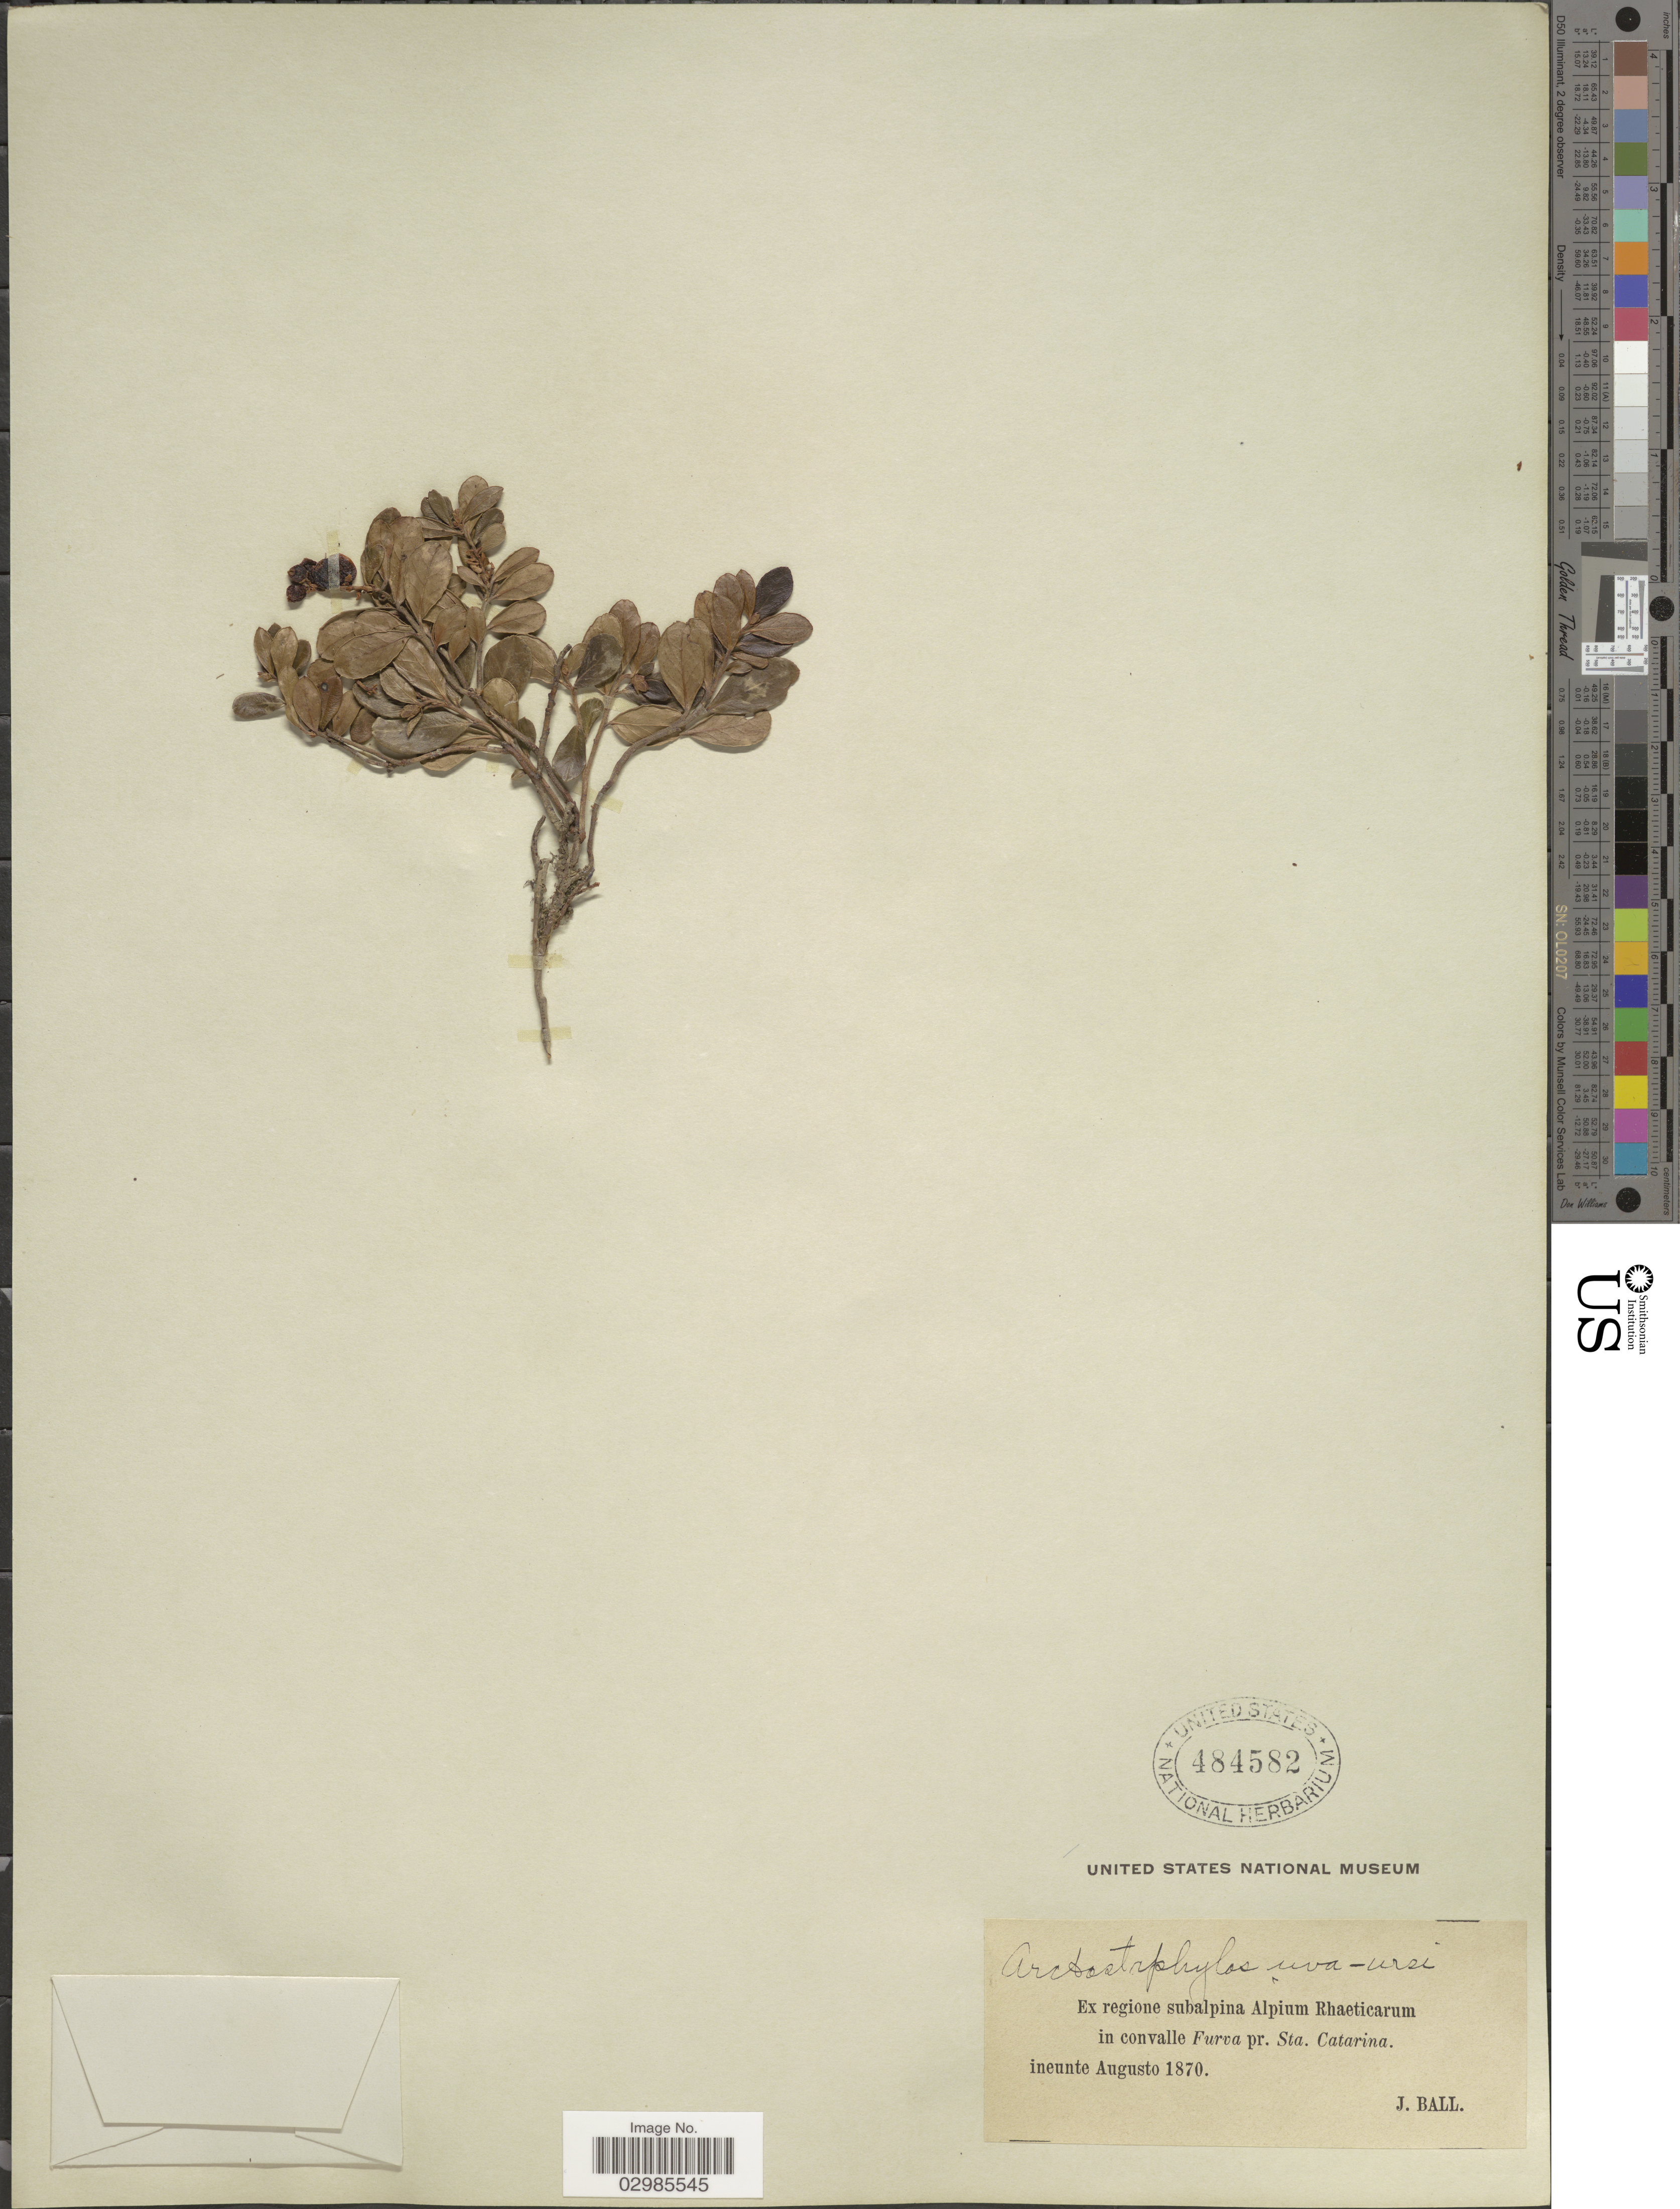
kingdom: Plantae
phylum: Tracheophyta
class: Magnoliopsida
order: Ericales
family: Ericaceae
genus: Arctostaphylos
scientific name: Arctostaphylos uva-ursi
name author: (L.) Spreng.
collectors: J. Ball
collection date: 1870-08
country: Italy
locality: In convalle Furva pr. Sta Catarina.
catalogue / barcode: US 484582